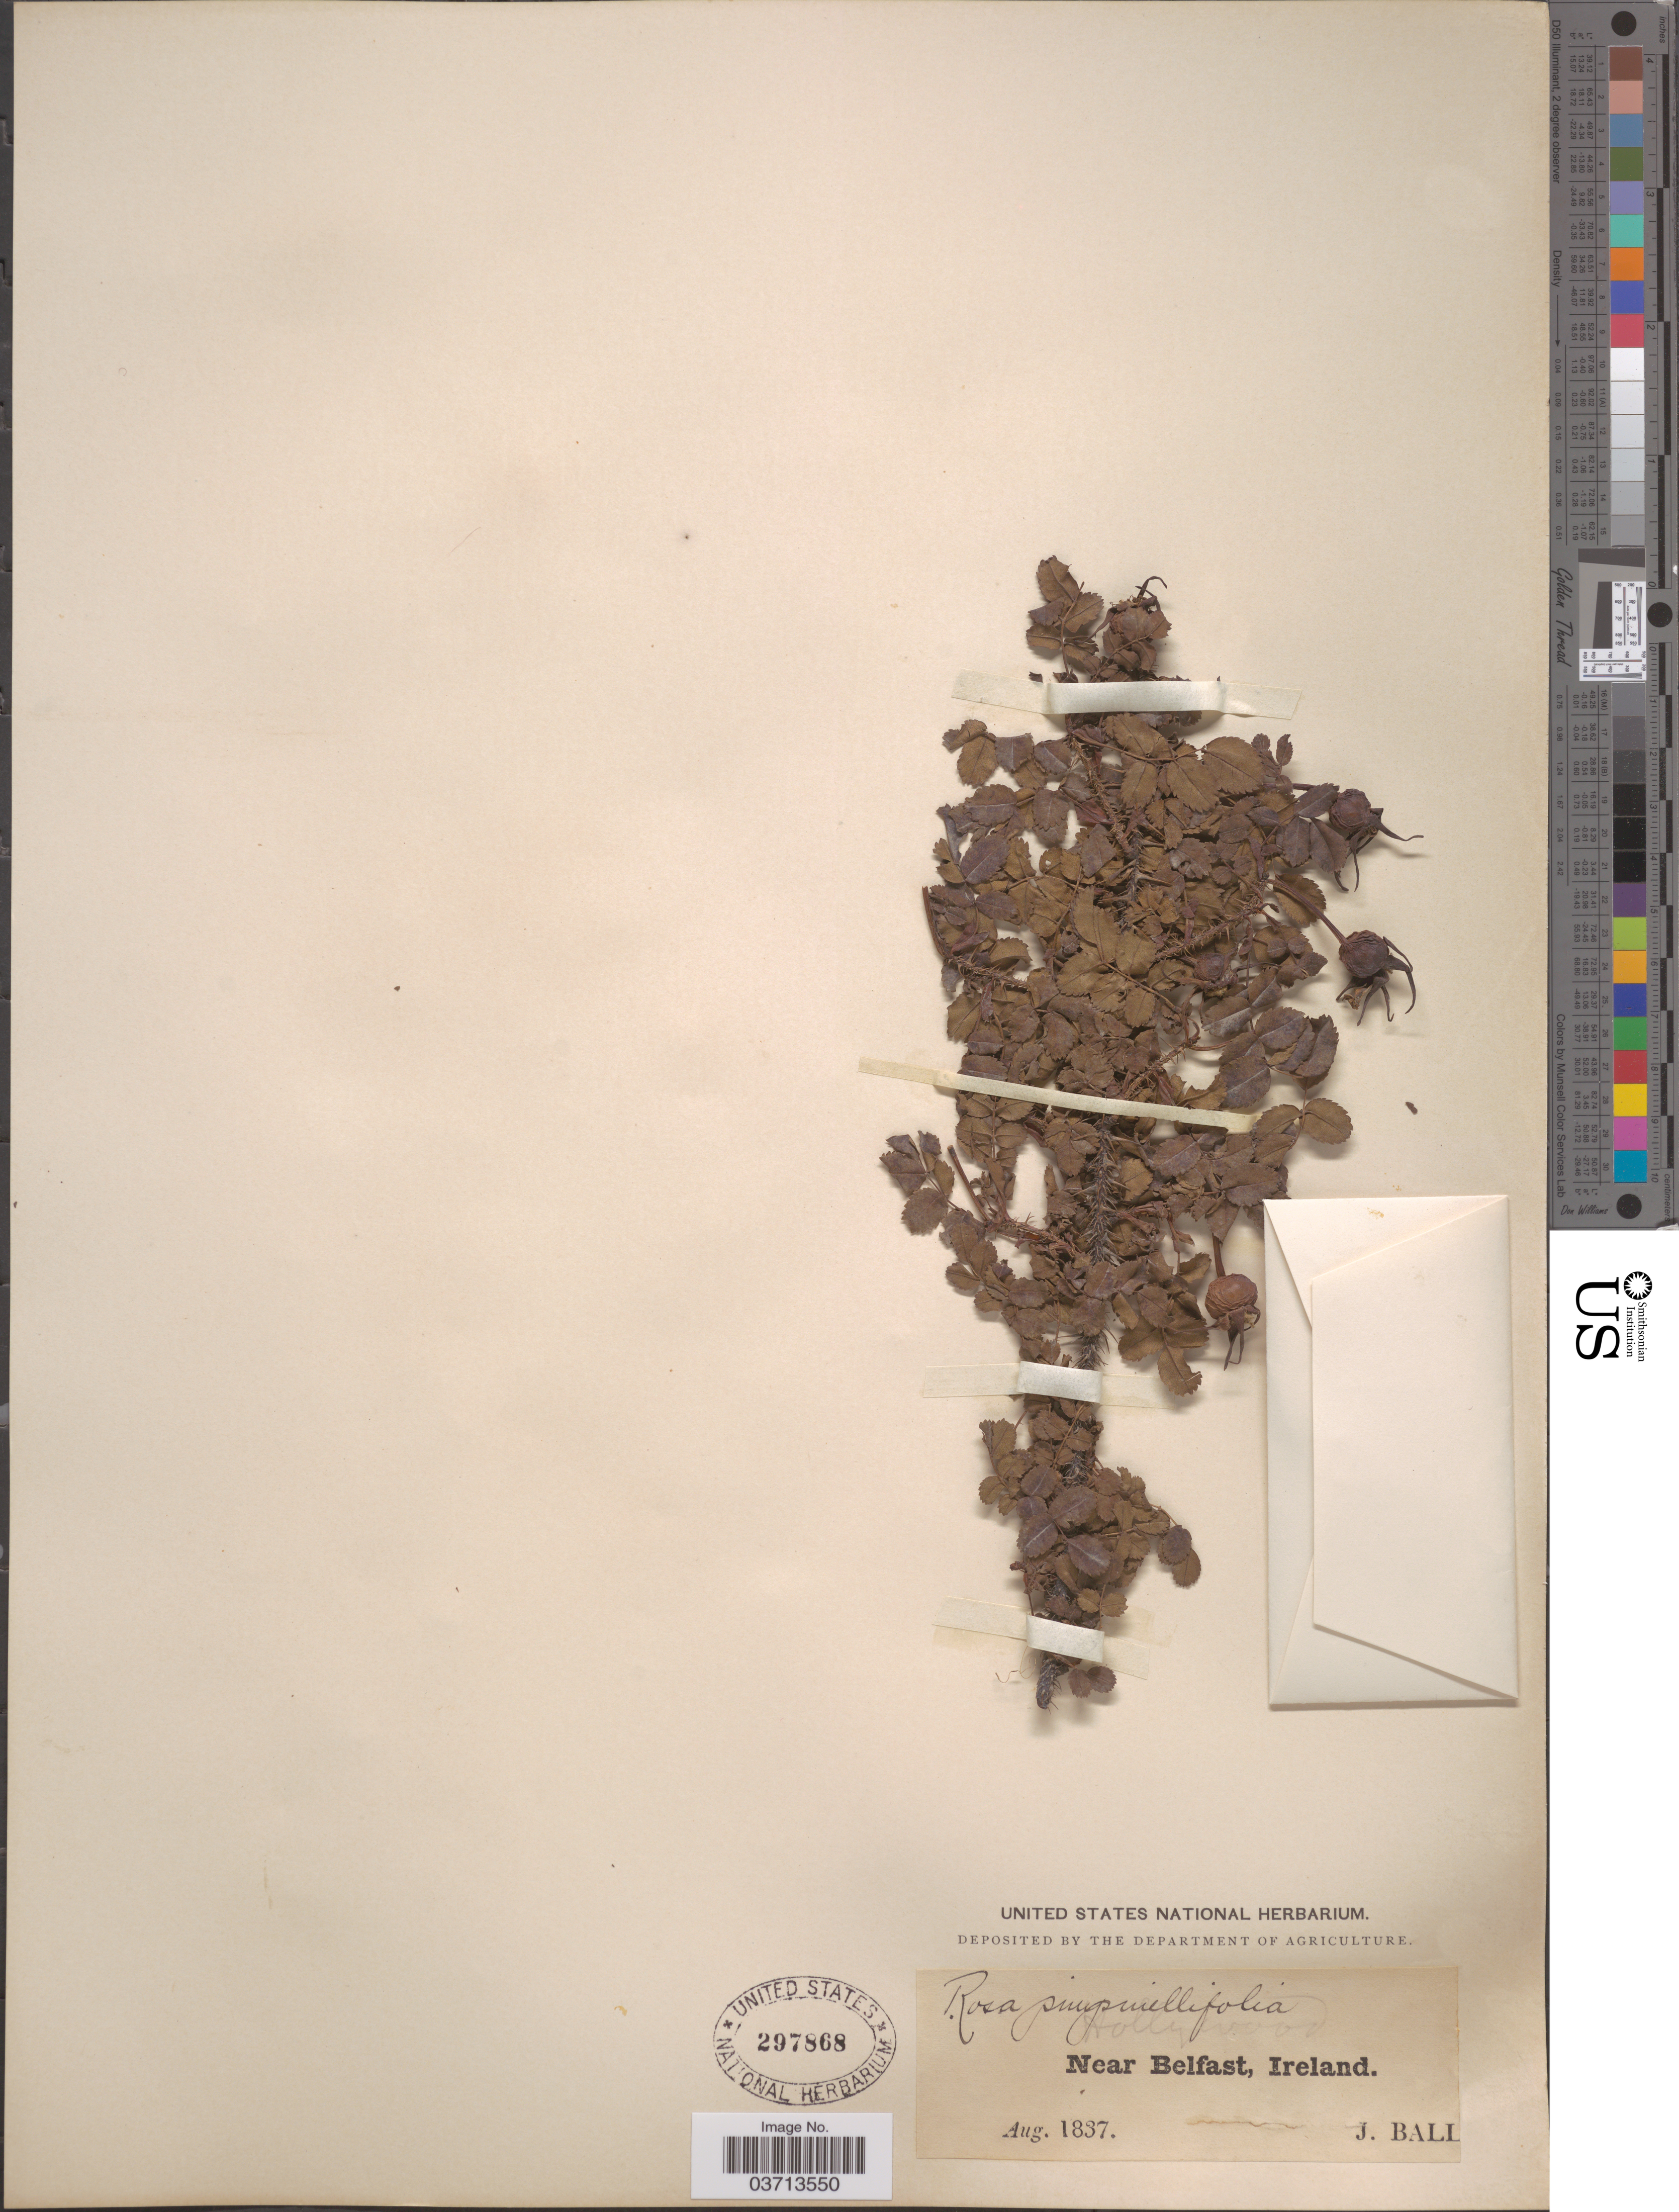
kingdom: Plantae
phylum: Tracheophyta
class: Magnoliopsida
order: Rosales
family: Rosaceae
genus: Rosa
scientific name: Rosa pimpinellifolia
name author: L.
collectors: J. Ball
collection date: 1837-08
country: Ireland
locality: Near Belfast.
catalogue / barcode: US 297868